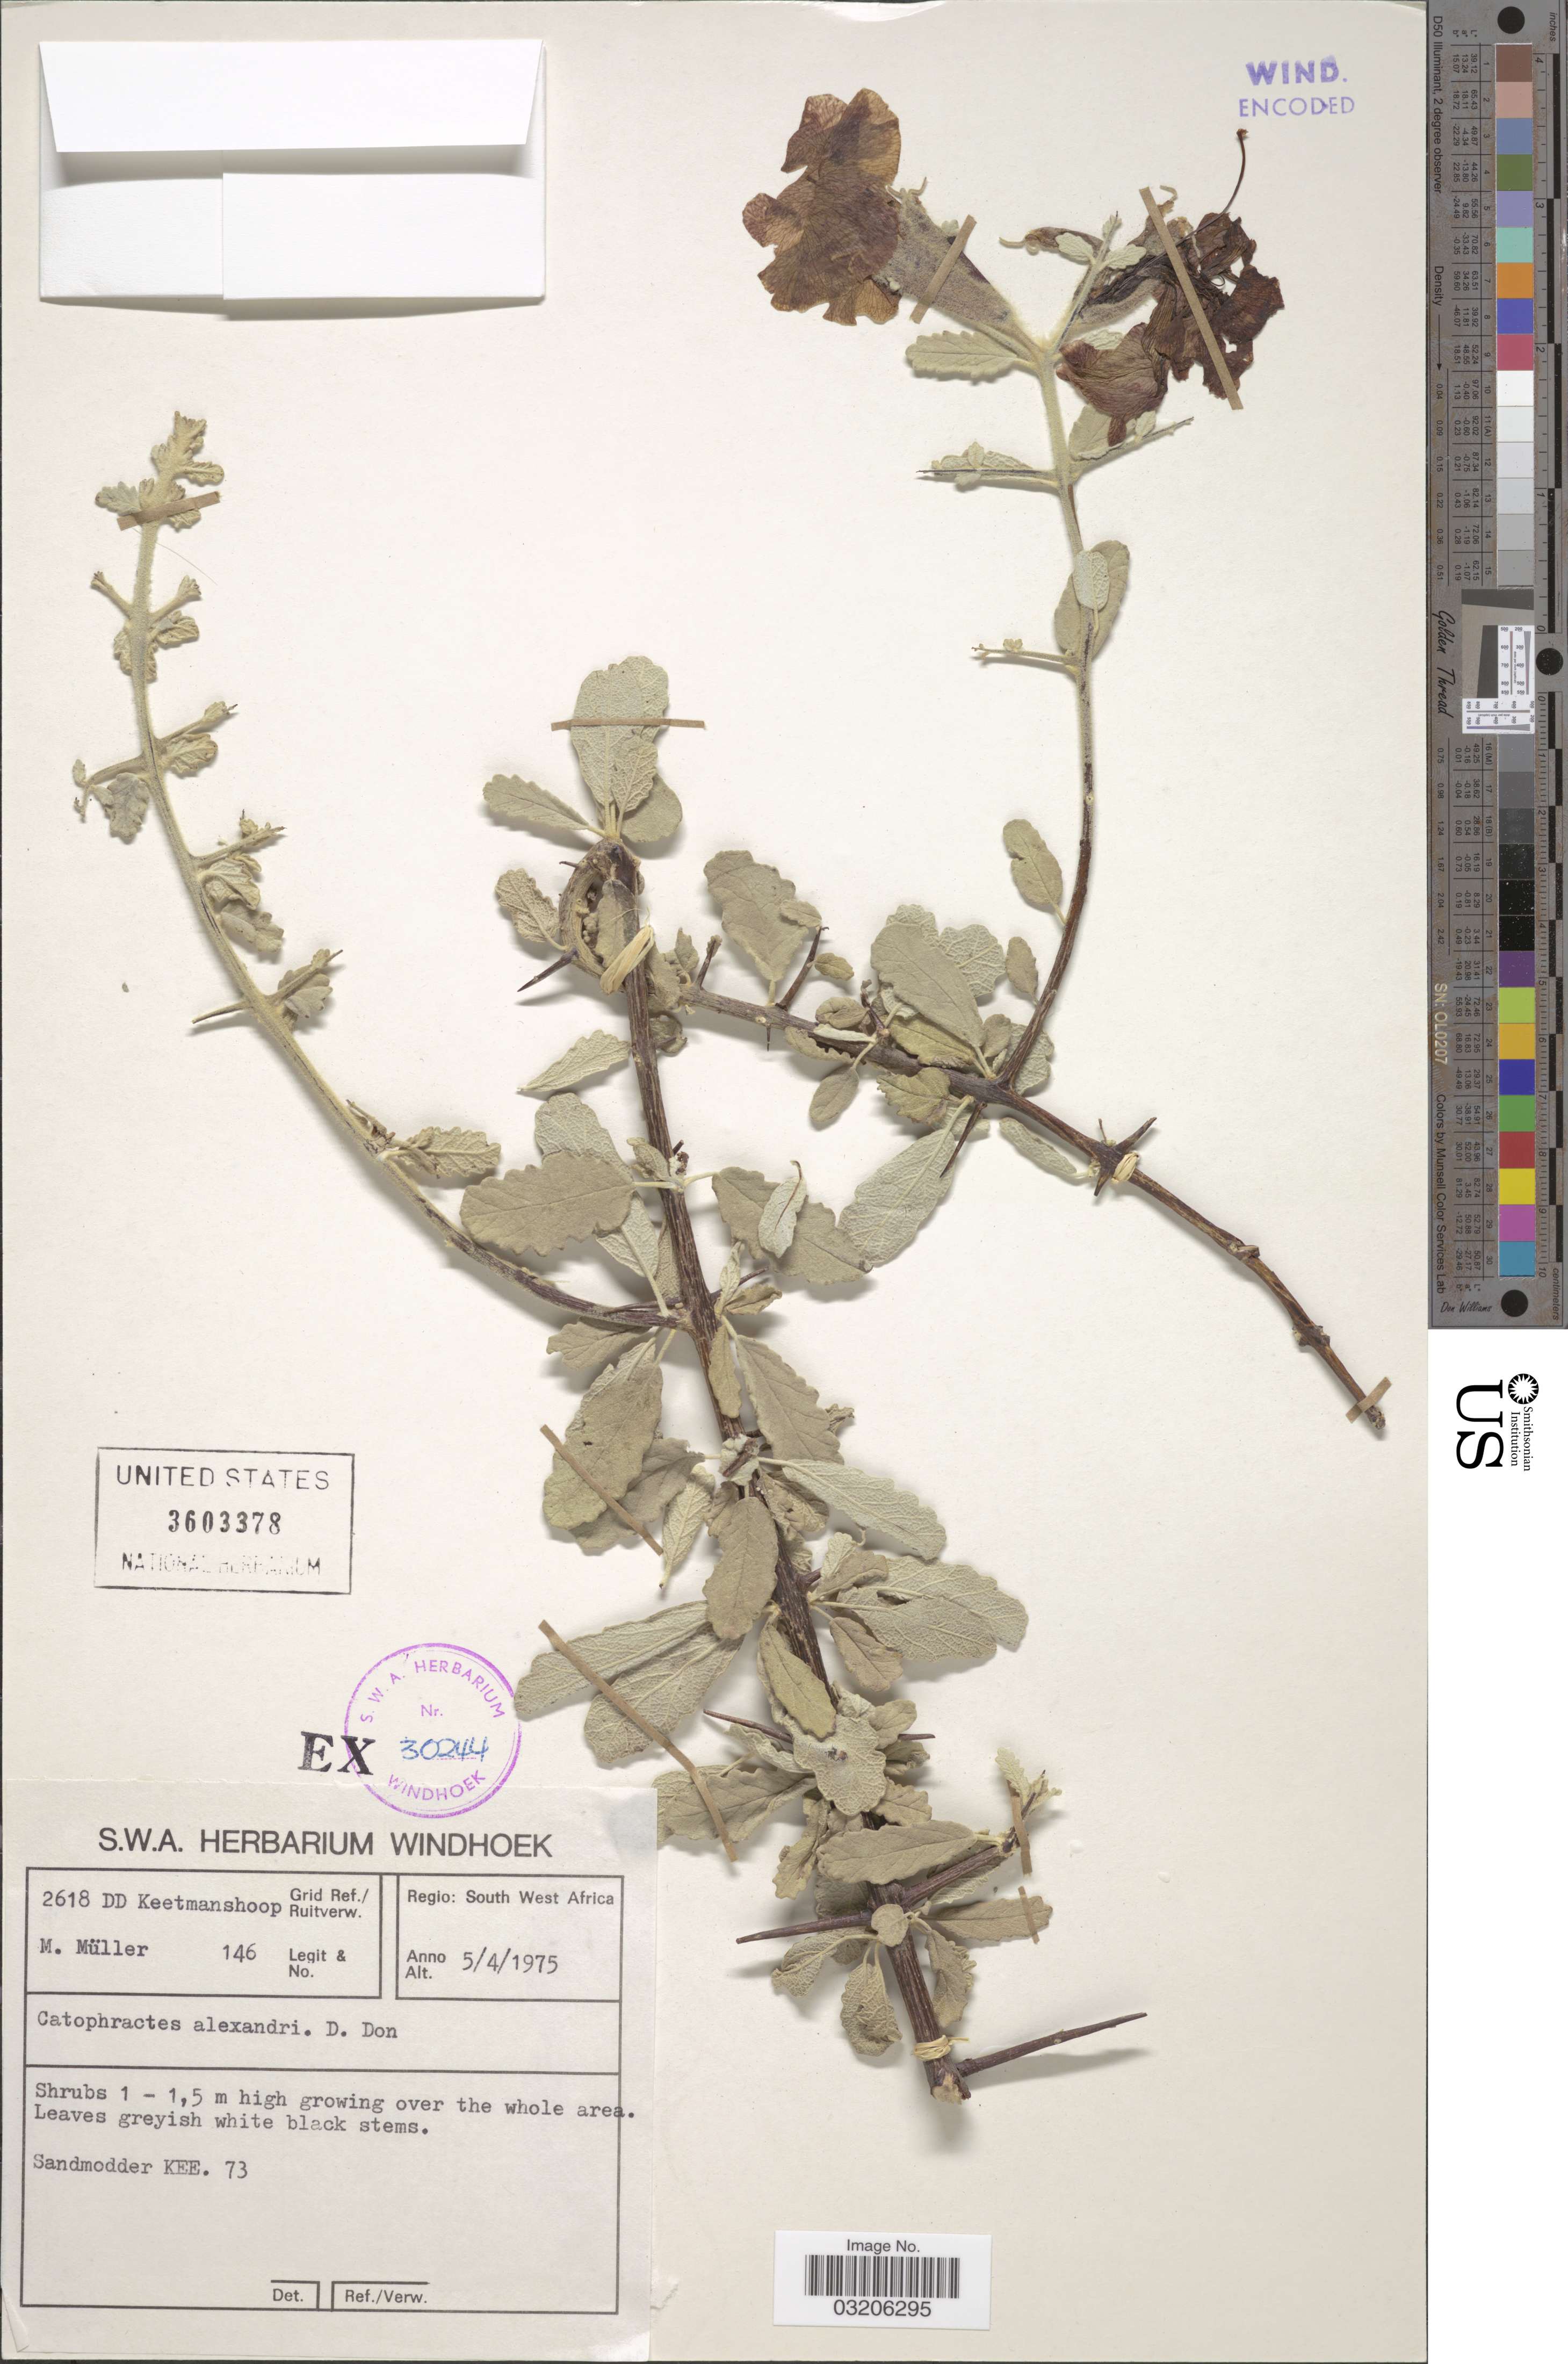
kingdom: Plantae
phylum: Tracheophyta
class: Magnoliopsida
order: Lamiales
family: Bignoniaceae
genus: Catophractes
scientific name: Catophractes alexandri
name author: D. Don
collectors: M. Müller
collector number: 146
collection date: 1975-04-05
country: Namibia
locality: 2618 DD Keetmanshoop Grid ref. Regio: South West Africa.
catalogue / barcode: US 3603378